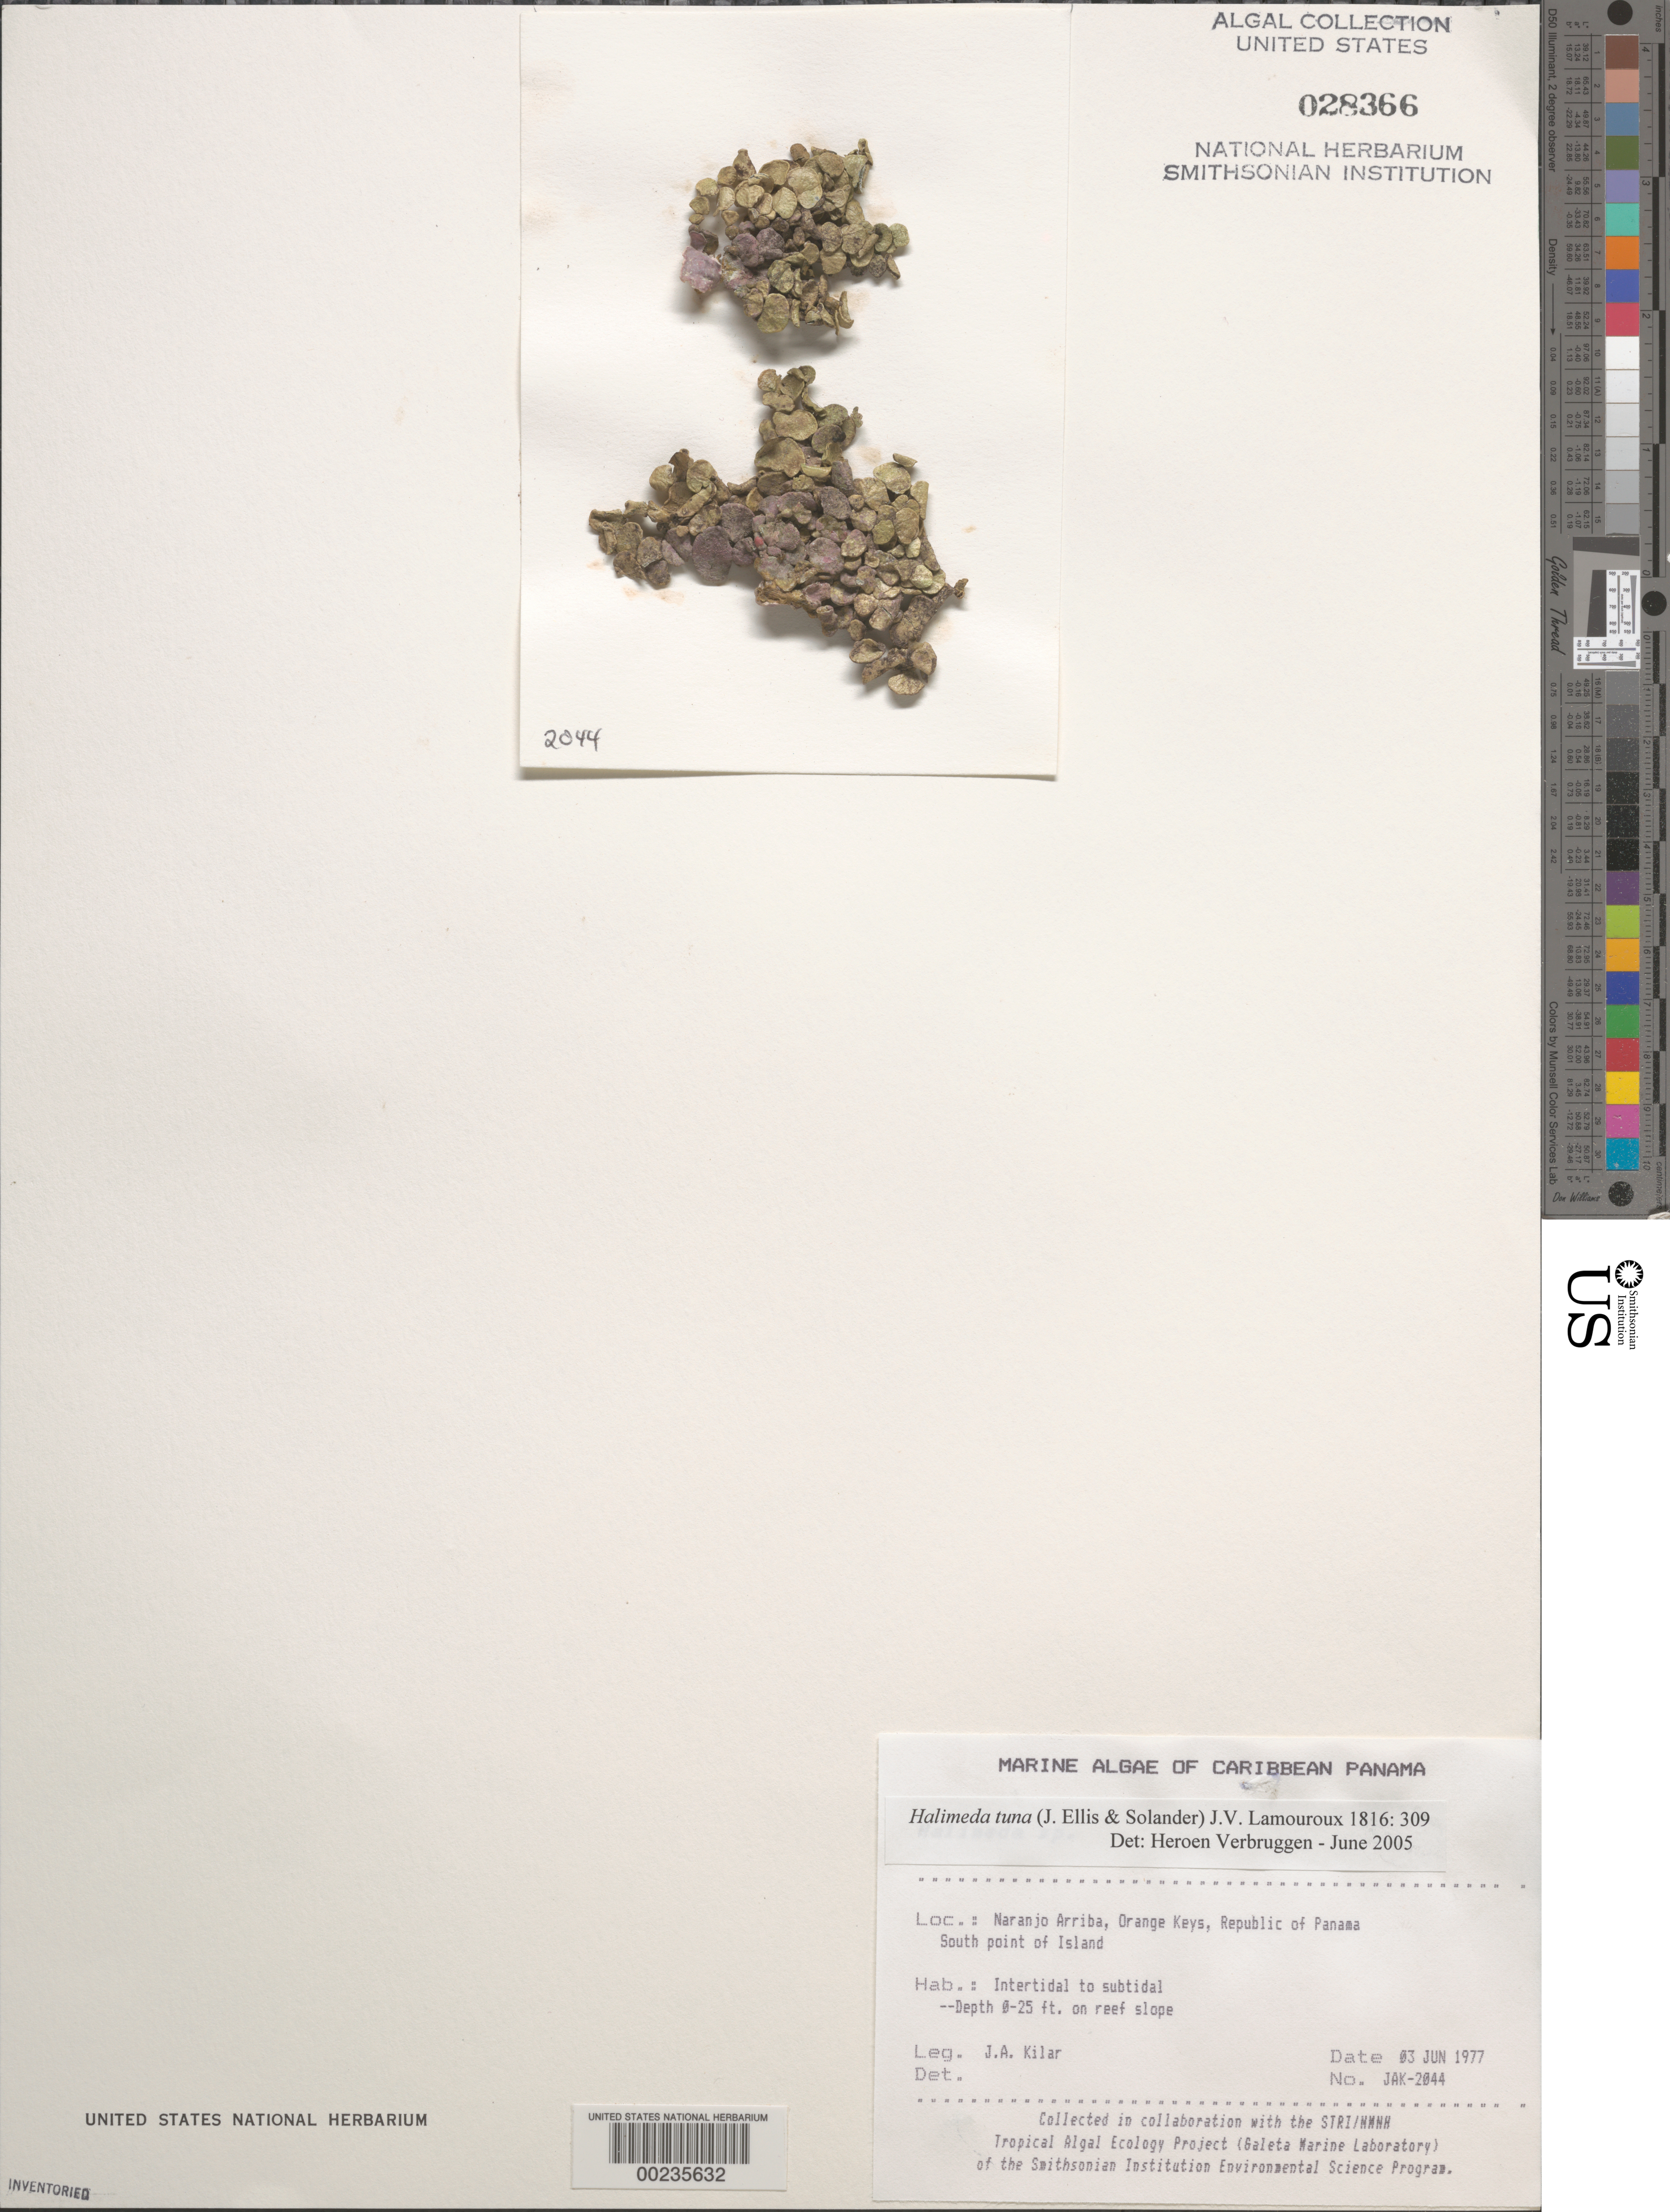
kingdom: Plantae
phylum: Chlorophyta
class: Ulvophyceae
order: Bryopsidales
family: Halimedaceae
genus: Halimeda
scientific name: Halimeda tuna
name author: (J. Ellis & Sol.) J.V.Lamouroux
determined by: Verbruggen, H.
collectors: J. A. Kilar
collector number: JAK-2044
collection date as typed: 03 Jun 1977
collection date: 1977-06-03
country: Panama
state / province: Colón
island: Naranjo Arriba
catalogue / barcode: US 28366